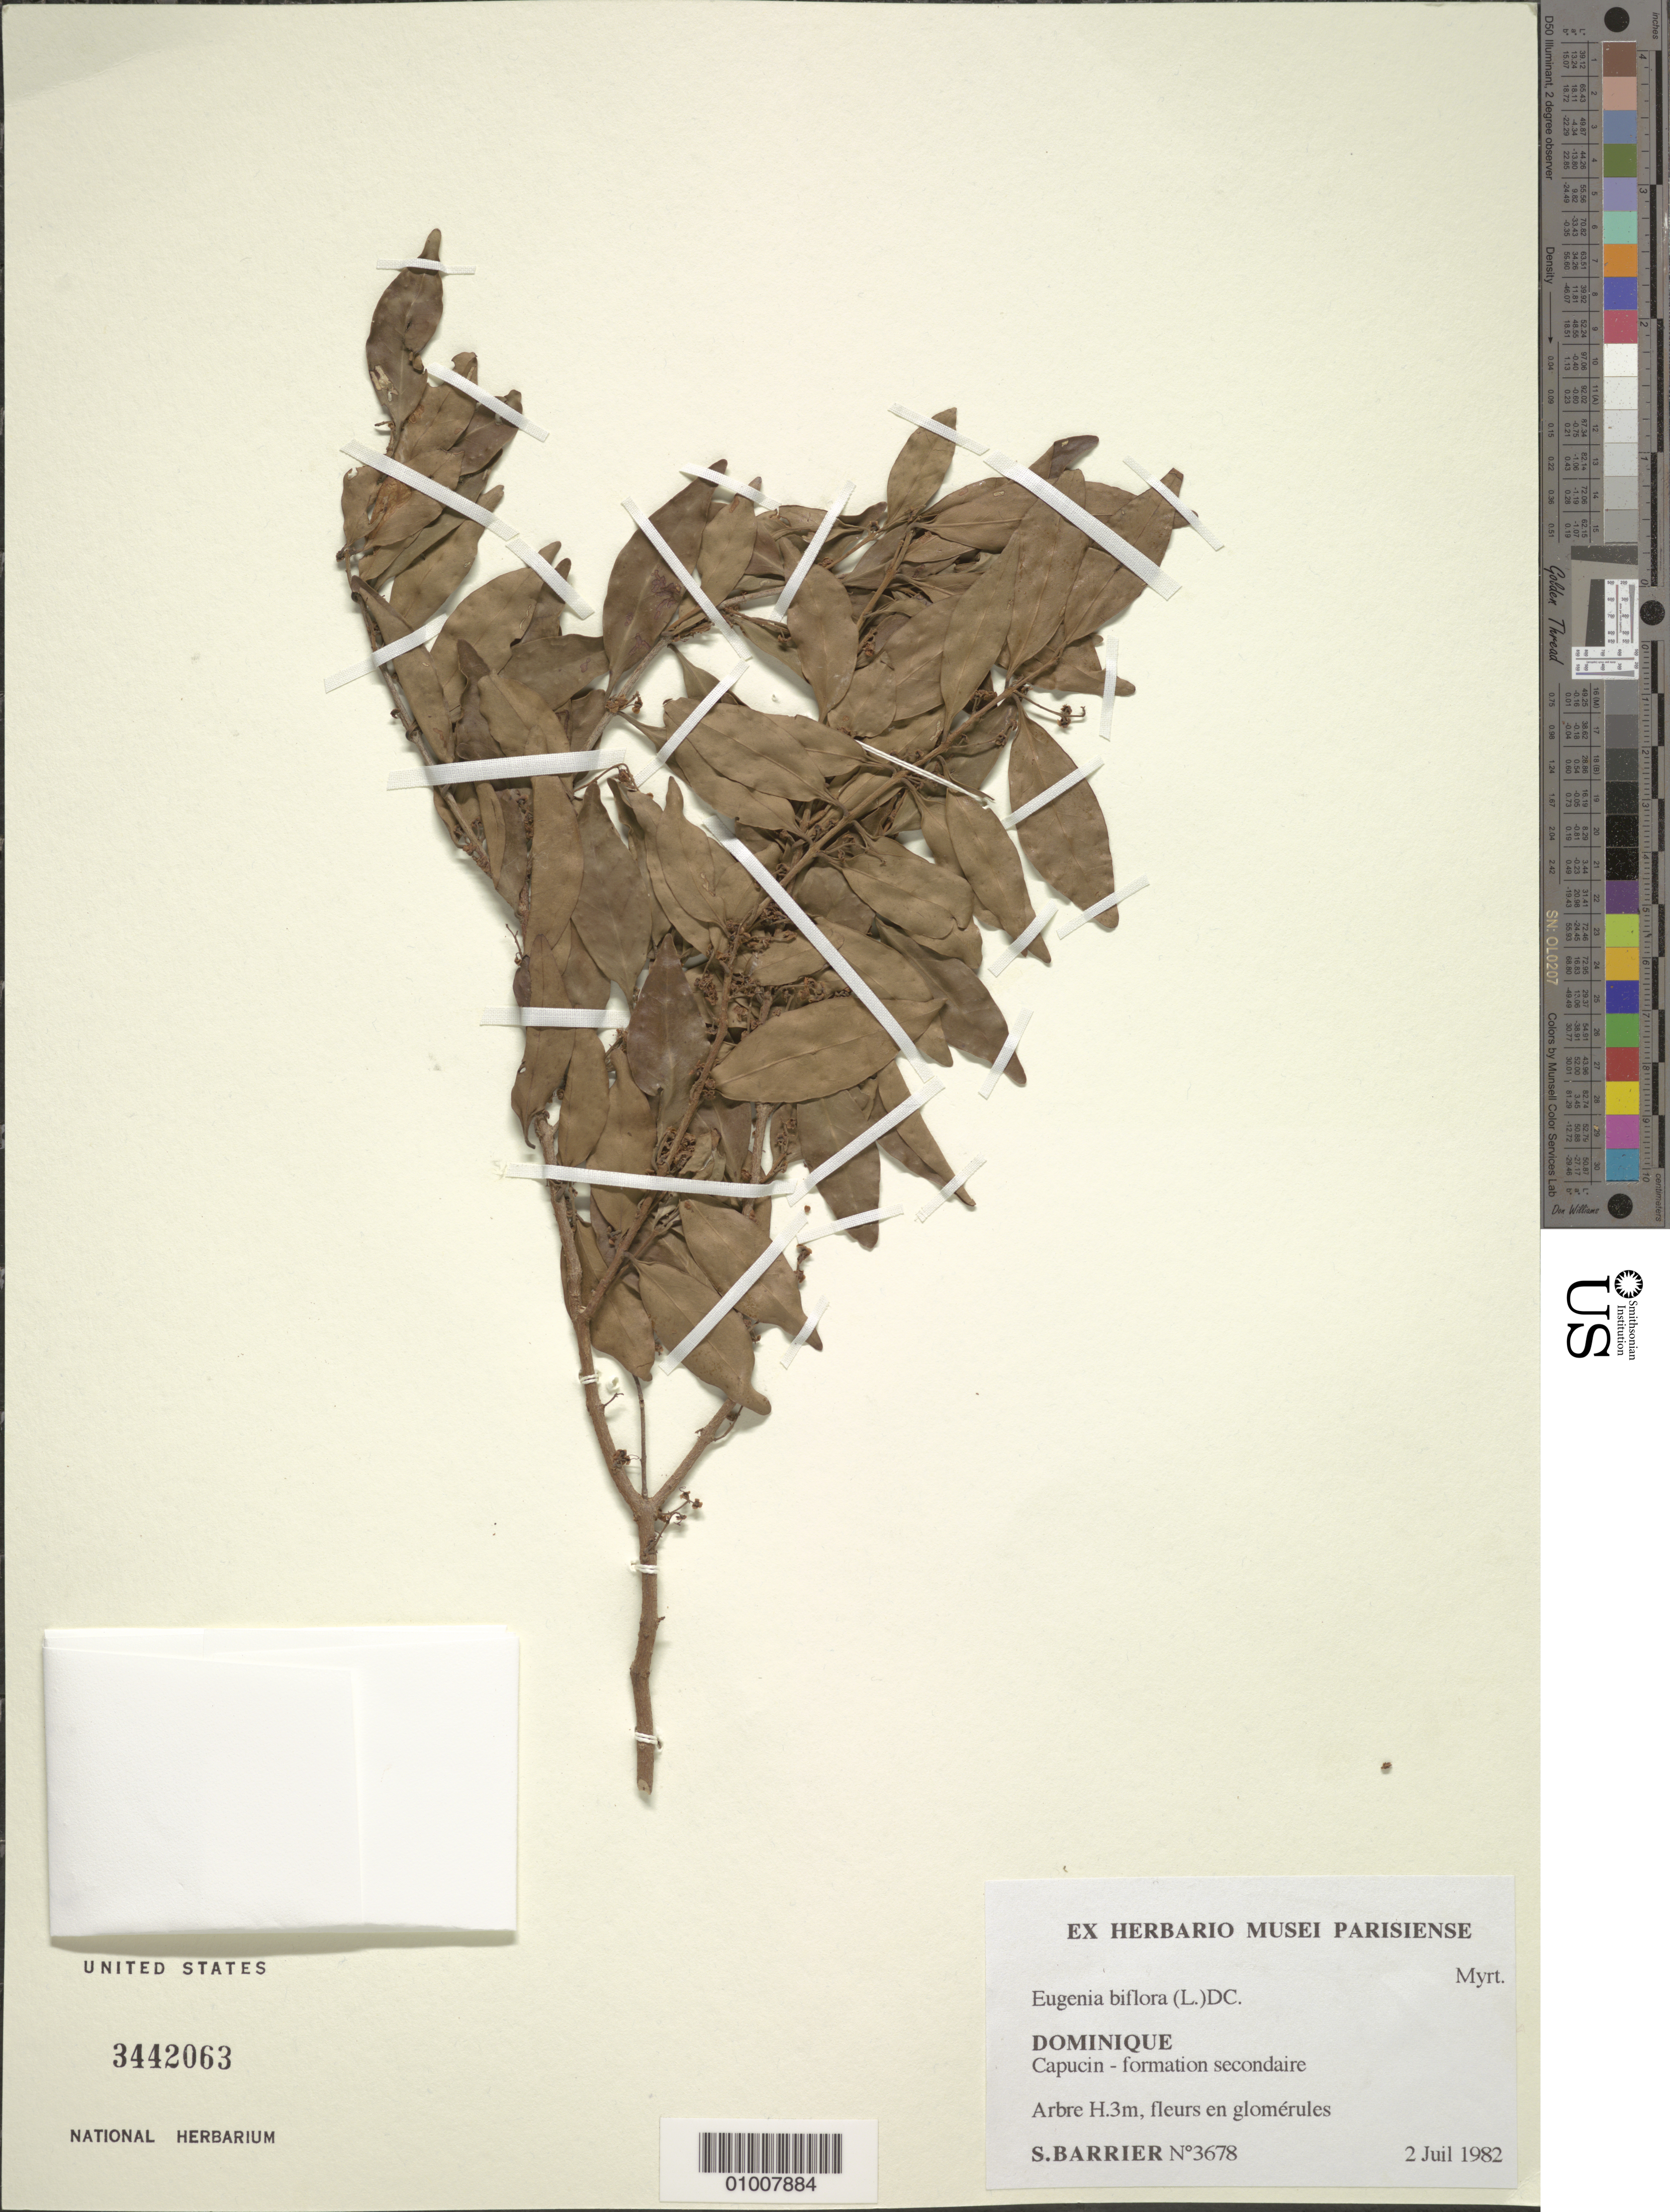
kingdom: Plantae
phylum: Tracheophyta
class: Magnoliopsida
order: Myrtales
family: Myrtaceae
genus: Eugenia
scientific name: Eugenia biflora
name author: (L.) DC.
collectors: S. Barrier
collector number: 3678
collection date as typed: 02 Jul 1982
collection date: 1982-07-02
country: Dominica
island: Dominica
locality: Capucin - formation secondaire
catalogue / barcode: US 3442063